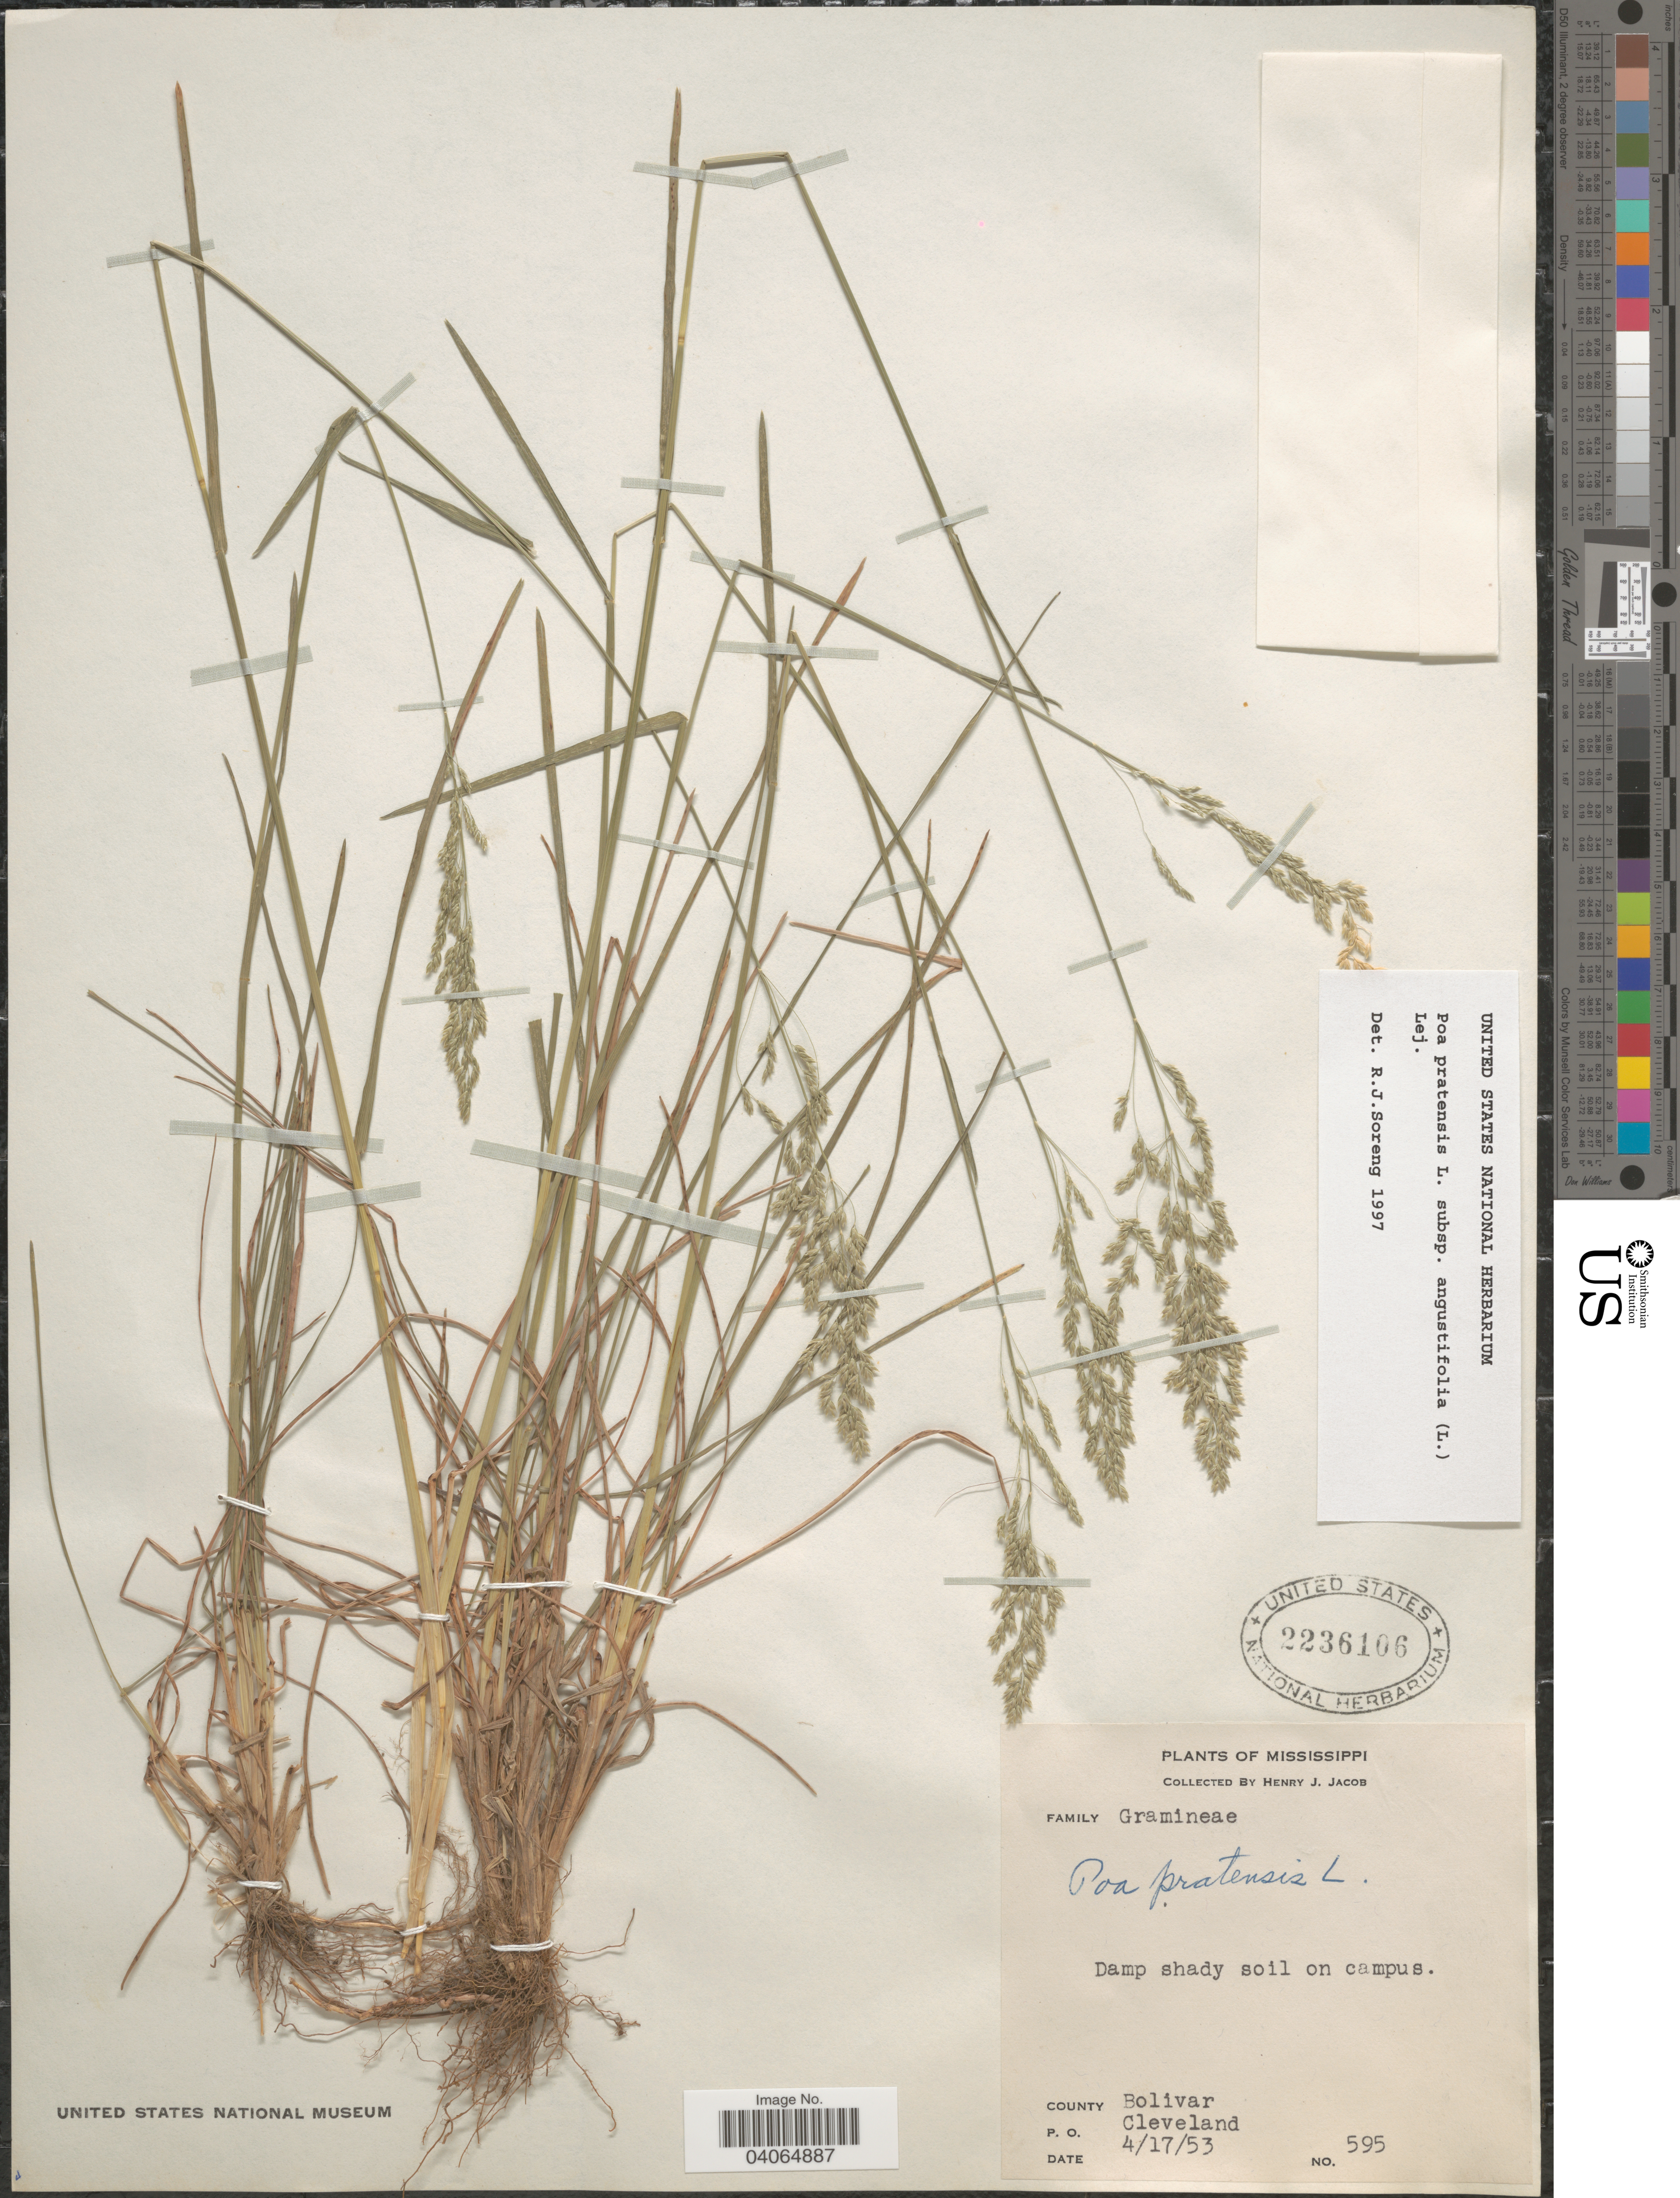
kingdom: Plantae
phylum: Tracheophyta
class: Liliopsida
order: Poales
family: Poaceae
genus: Poa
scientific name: Poa pratensis subsp. angustifolia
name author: (L.) Lej.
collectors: H. Jacob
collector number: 595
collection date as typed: Transcribed d/m/y: 17/4/53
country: United States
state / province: Mississippi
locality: On campus. County Bolivar. P. O. Cleveland.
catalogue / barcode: US 2236106